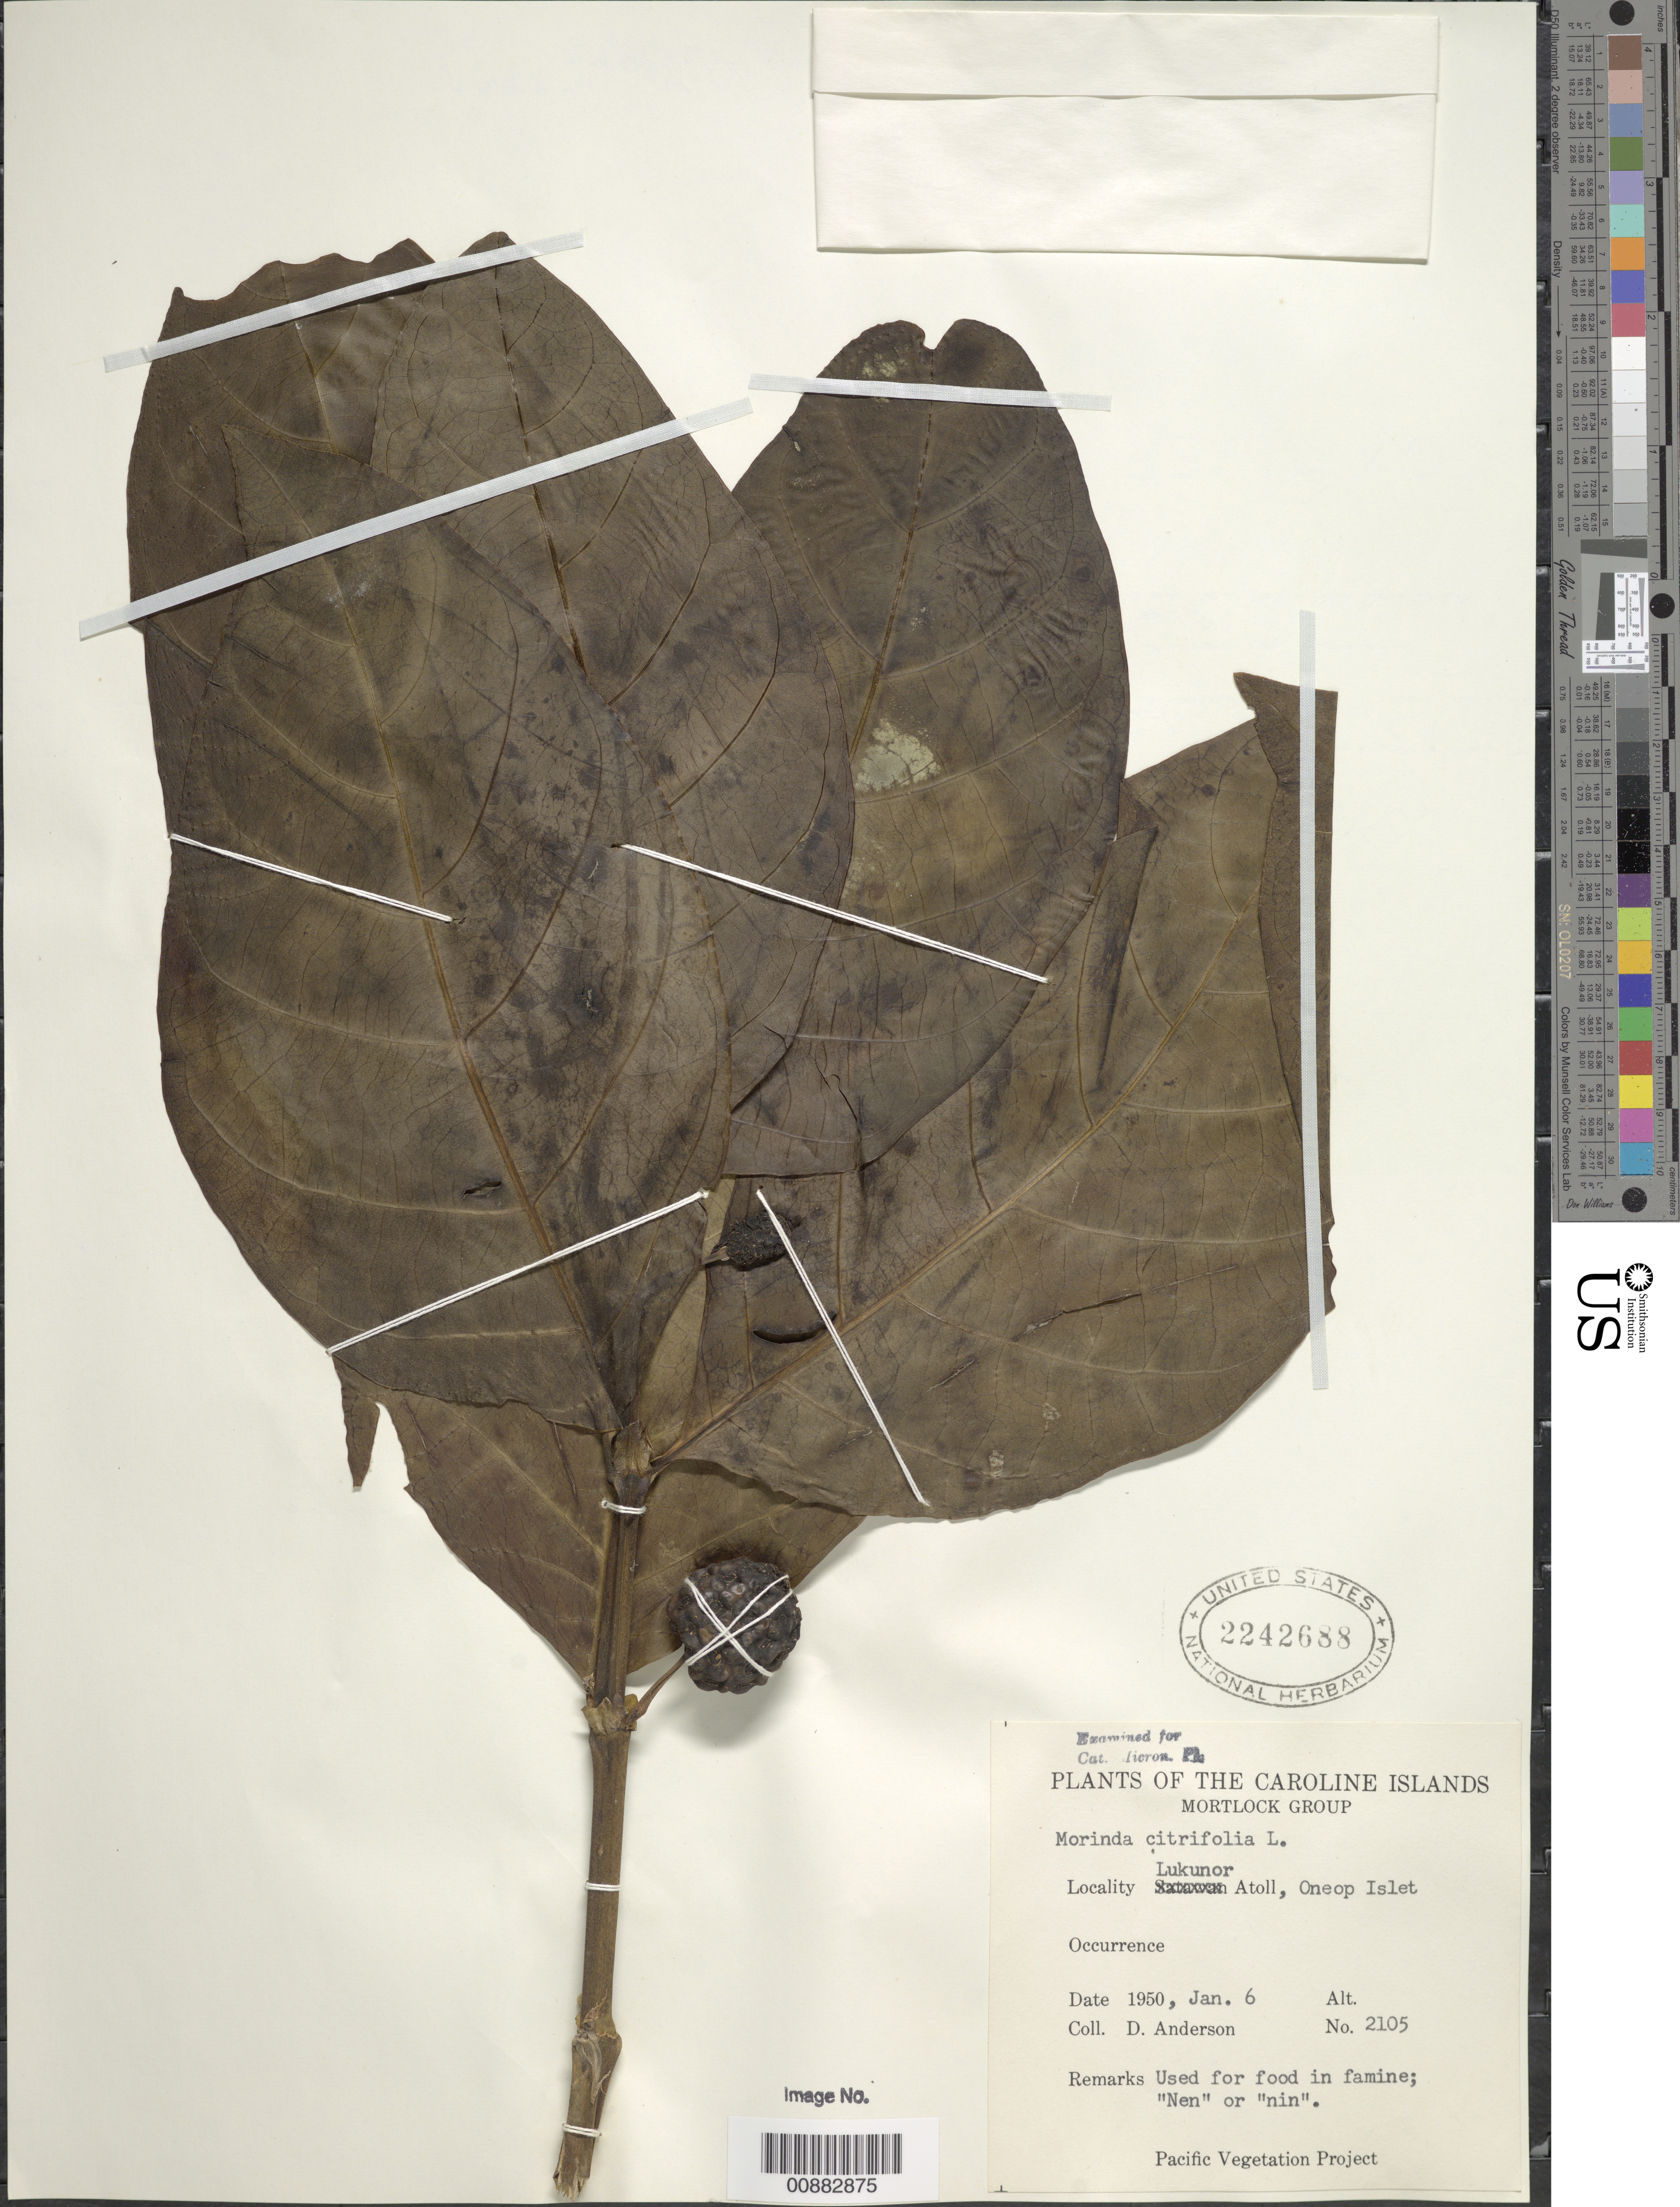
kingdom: Plantae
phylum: Tracheophyta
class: Magnoliopsida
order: Gentianales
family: Rubiaceae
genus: Morinda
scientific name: Morinda citrifolia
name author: L.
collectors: D. Anderson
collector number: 2105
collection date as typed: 06 Jan 1950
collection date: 1950-01-06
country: Micronesia, Federated States of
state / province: Truk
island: Lukunor Atoll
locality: Oneop Islet.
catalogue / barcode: US 2242688